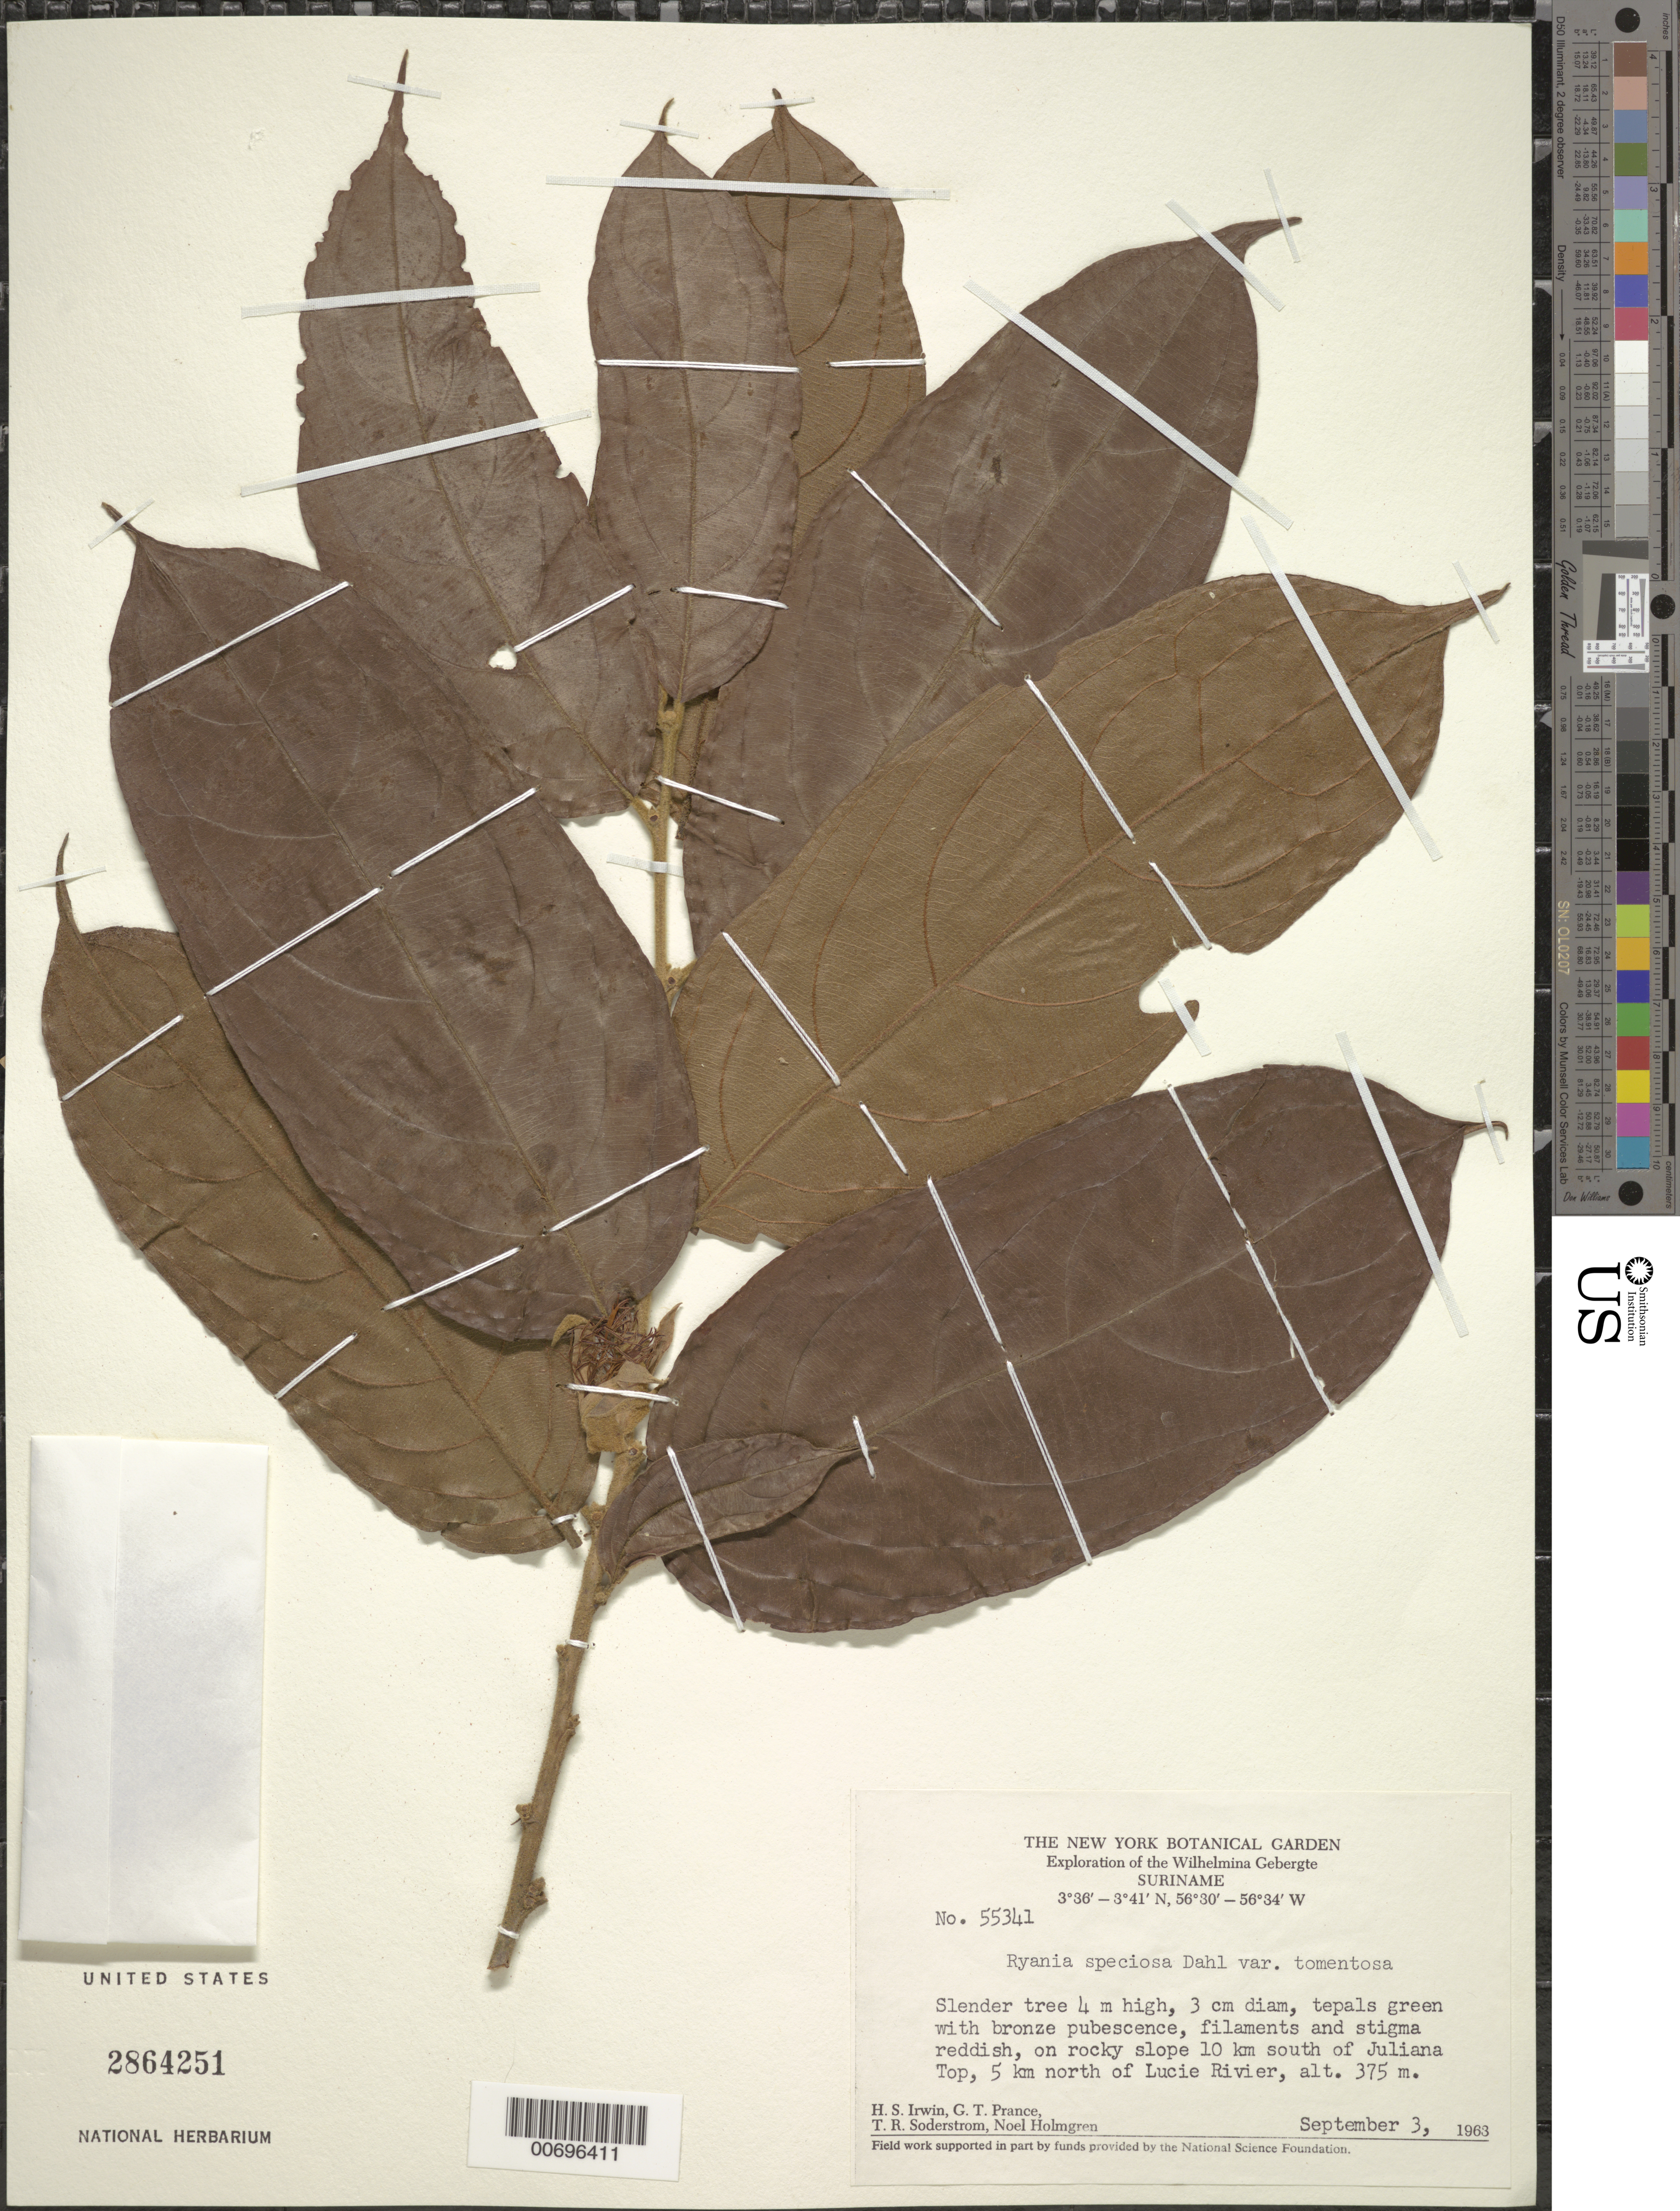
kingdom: Plantae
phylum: Tracheophyta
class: Magnoliopsida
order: Malpighiales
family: Salicaceae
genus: Ryania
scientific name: Ryania speciosa var. tomentosa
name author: (Miq.) Monach.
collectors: H. Irwin, G. T. Prance, T. R. Soderstrom & N. H. Holmgren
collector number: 55341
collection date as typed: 3-Sep-63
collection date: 1963-09-03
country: Suriname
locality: Juliana Top, 10 km so of , 5 km north of Lucie R, Wilhelmina Gebergte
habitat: Rocky slope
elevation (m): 275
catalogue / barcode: US 2964251